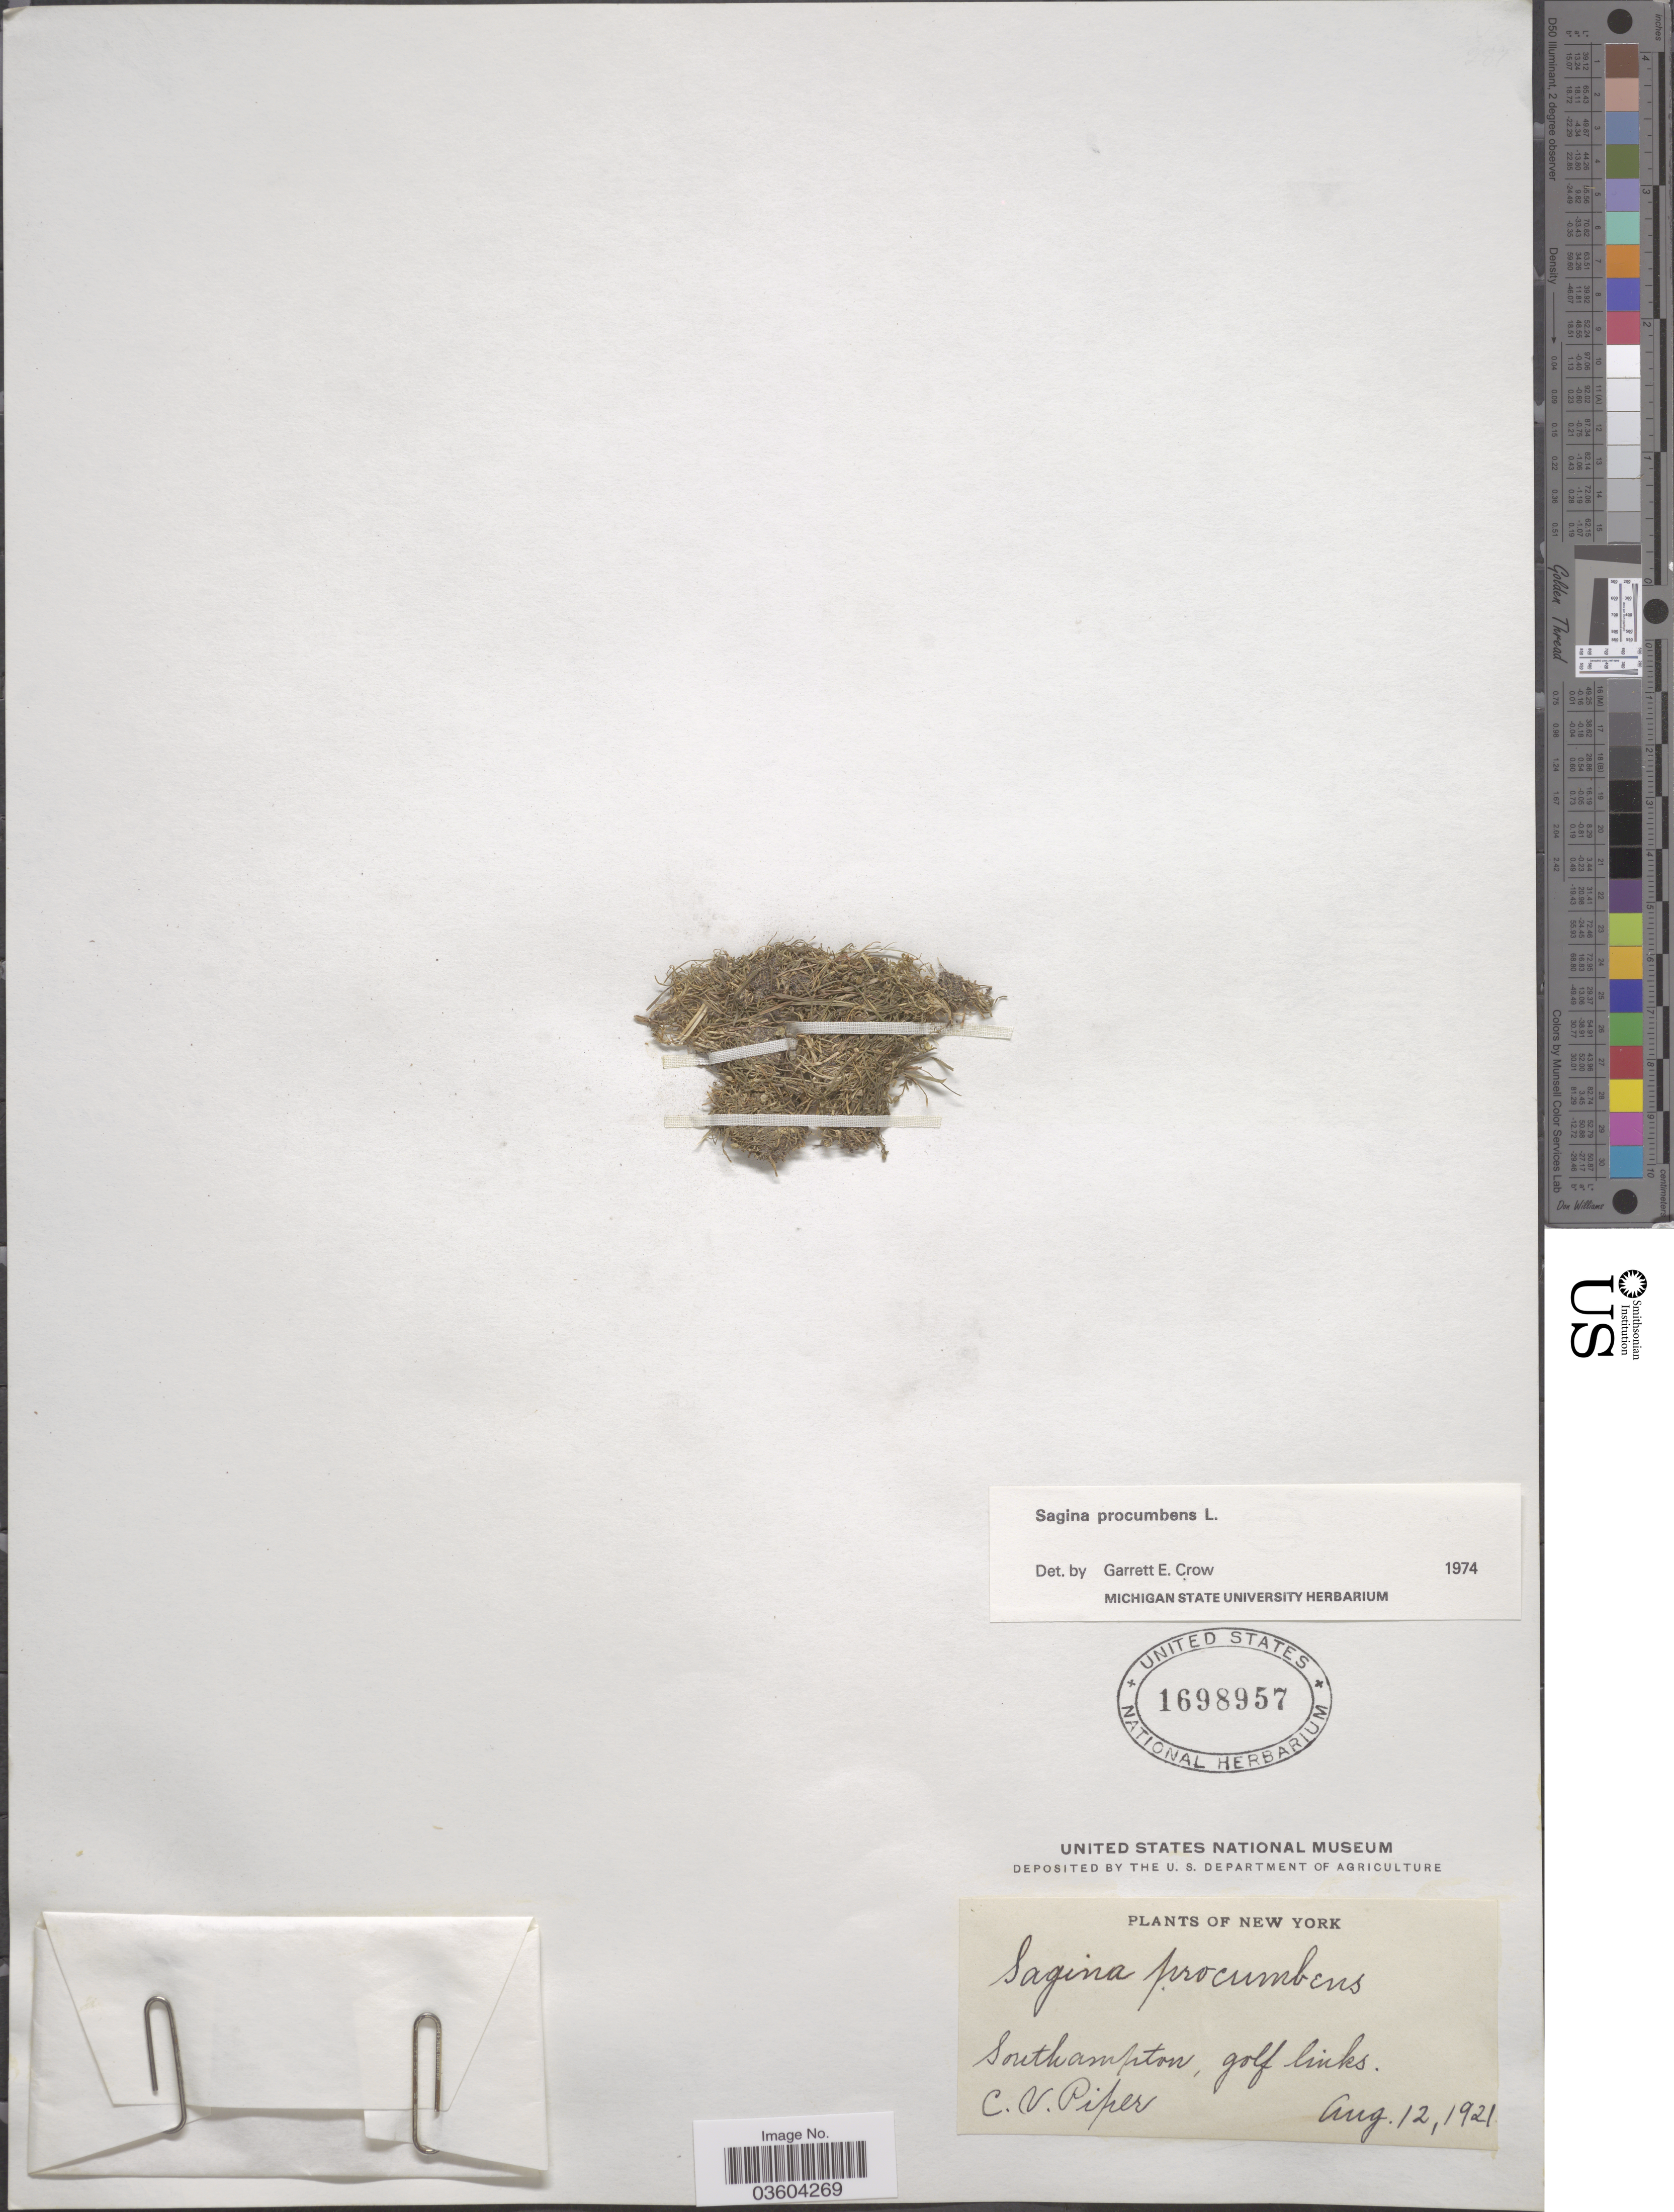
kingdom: Plantae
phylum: Tracheophyta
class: Magnoliopsida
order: Caryophyllales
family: Caryophyllaceae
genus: Sagina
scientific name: Sagina procumbens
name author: L.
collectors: C. V. Piper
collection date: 1921-08-12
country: United States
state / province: New York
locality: Southampton, golf links.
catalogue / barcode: US 1698957